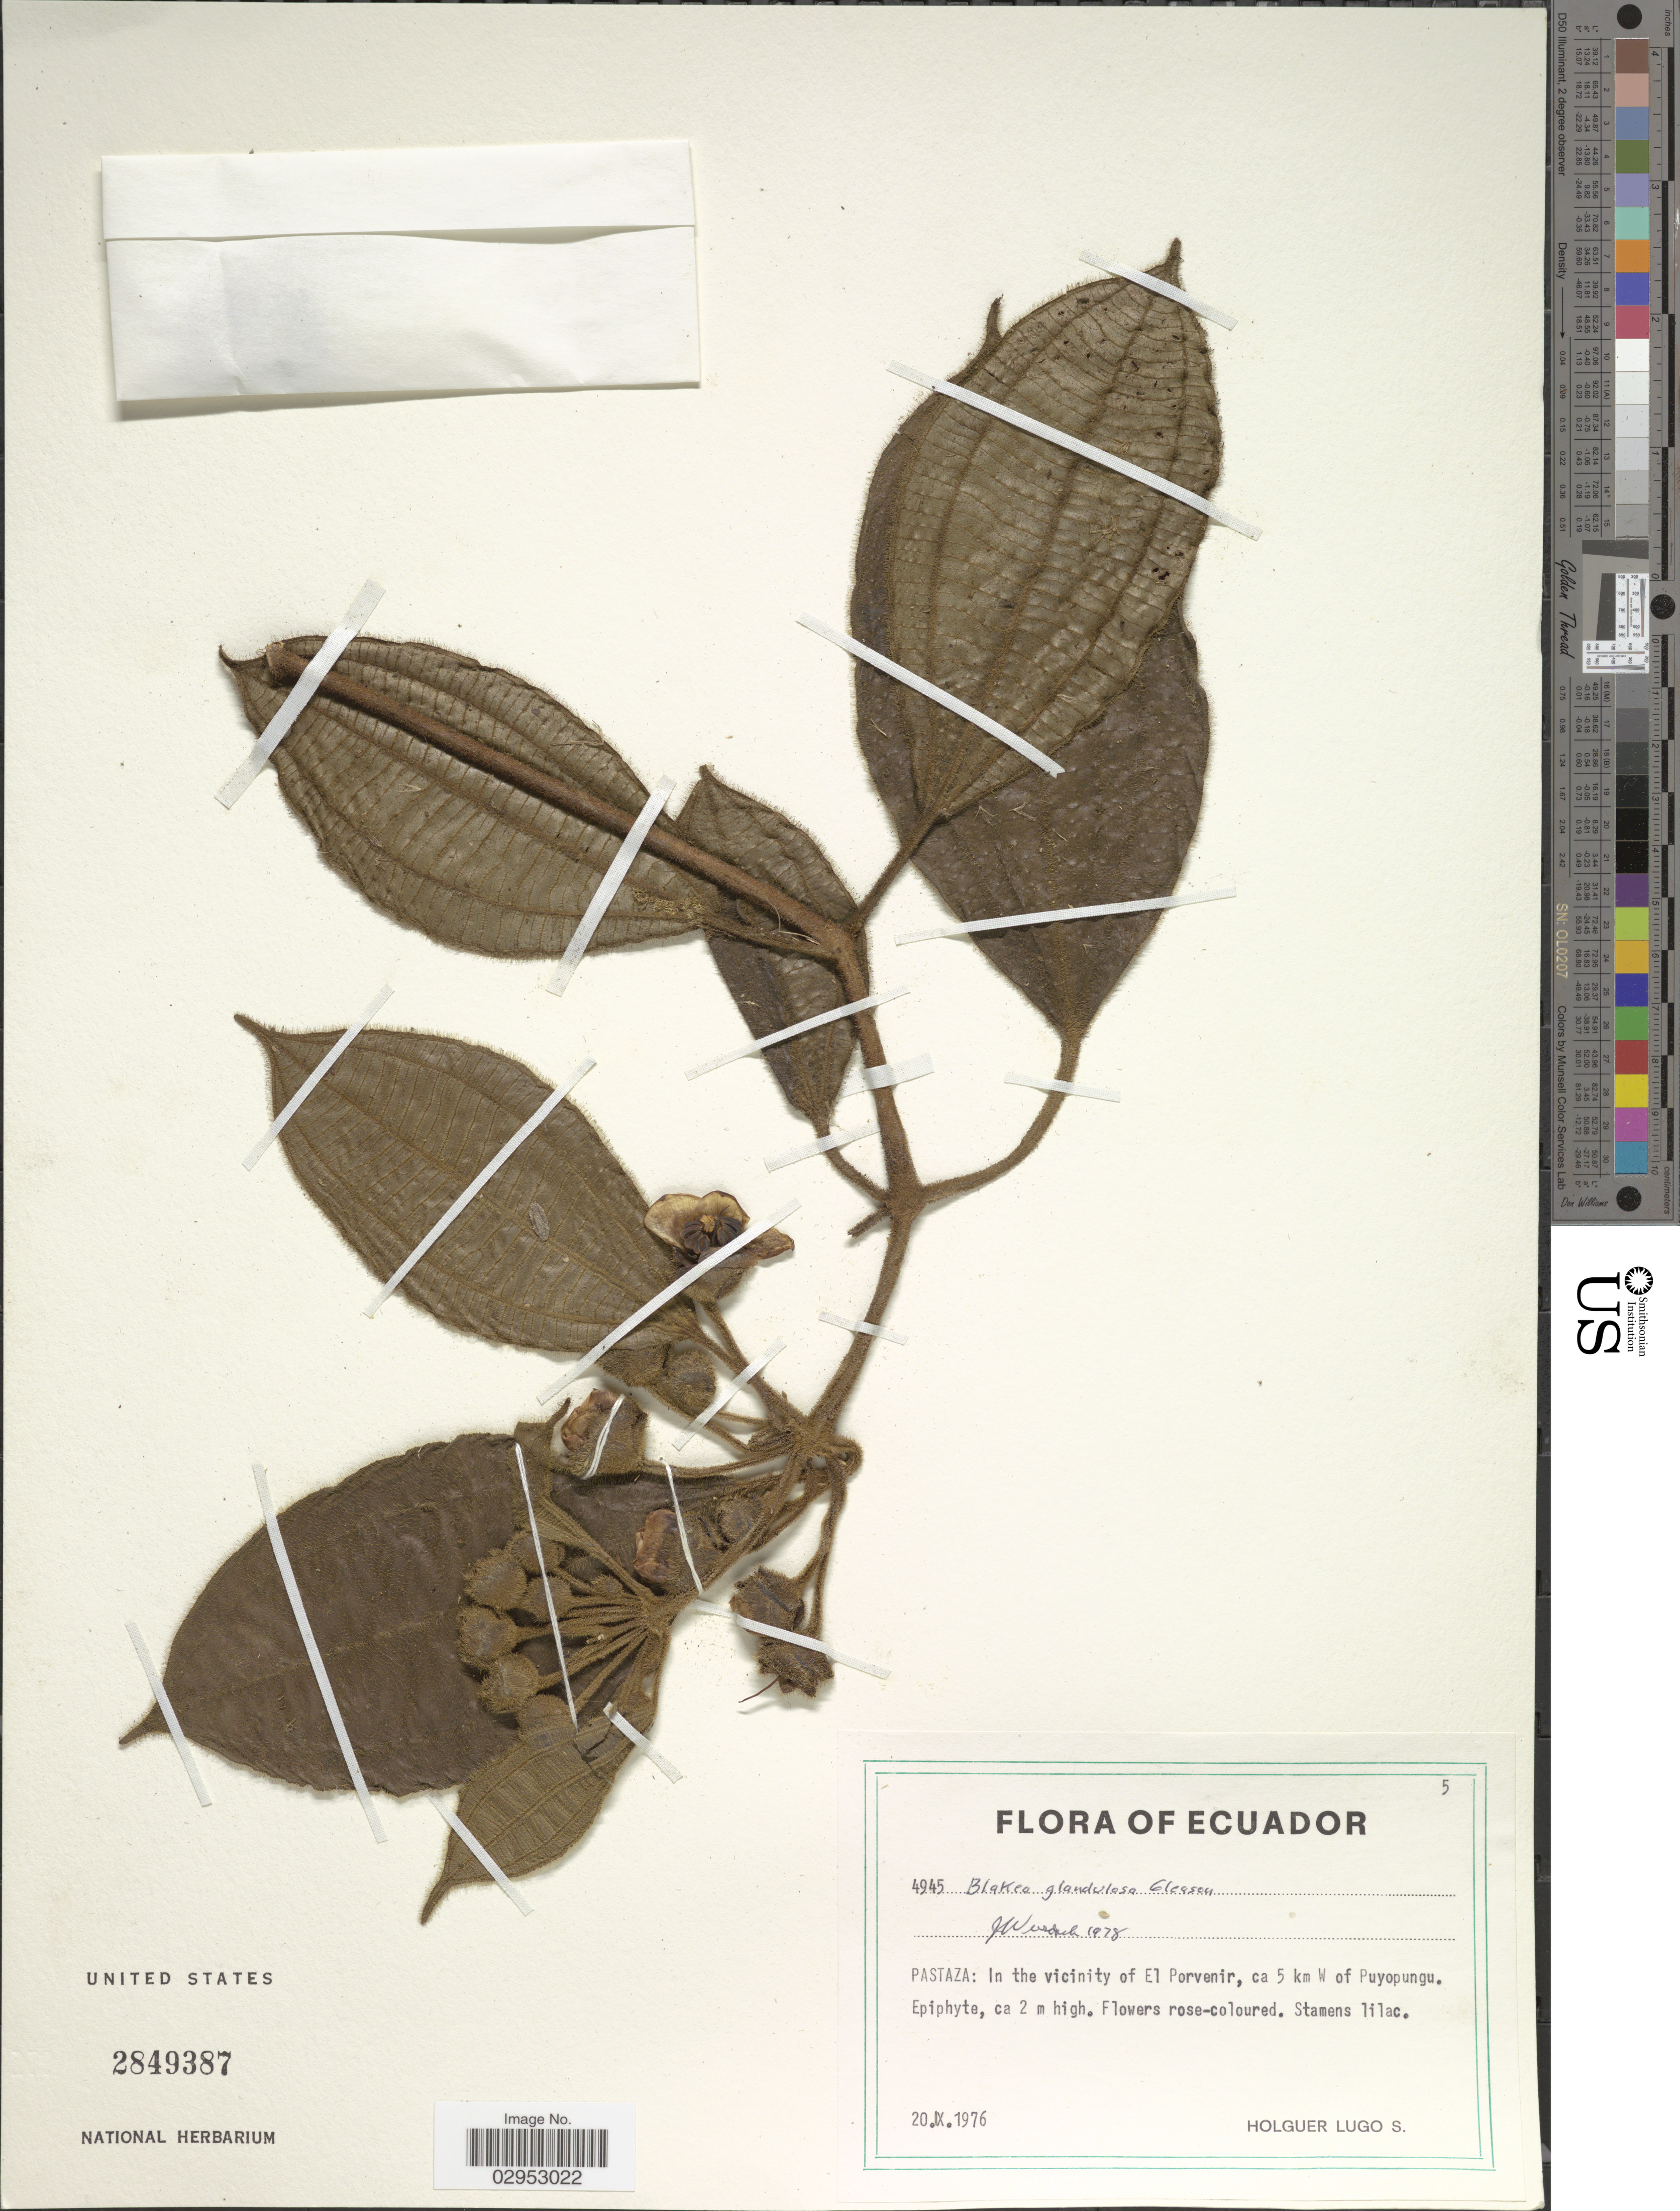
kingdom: Plantae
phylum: Tracheophyta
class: Magnoliopsida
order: Myrtales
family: Melastomataceae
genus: Blakea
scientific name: Blakea glandulosa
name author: Gleason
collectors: H. Lugo S.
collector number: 4945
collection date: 1976-09-20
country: Ecuador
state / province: Pastaza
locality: In the vicinity of El Porvenir, ca 5 km W of Puyopungu.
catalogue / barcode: US 2849387